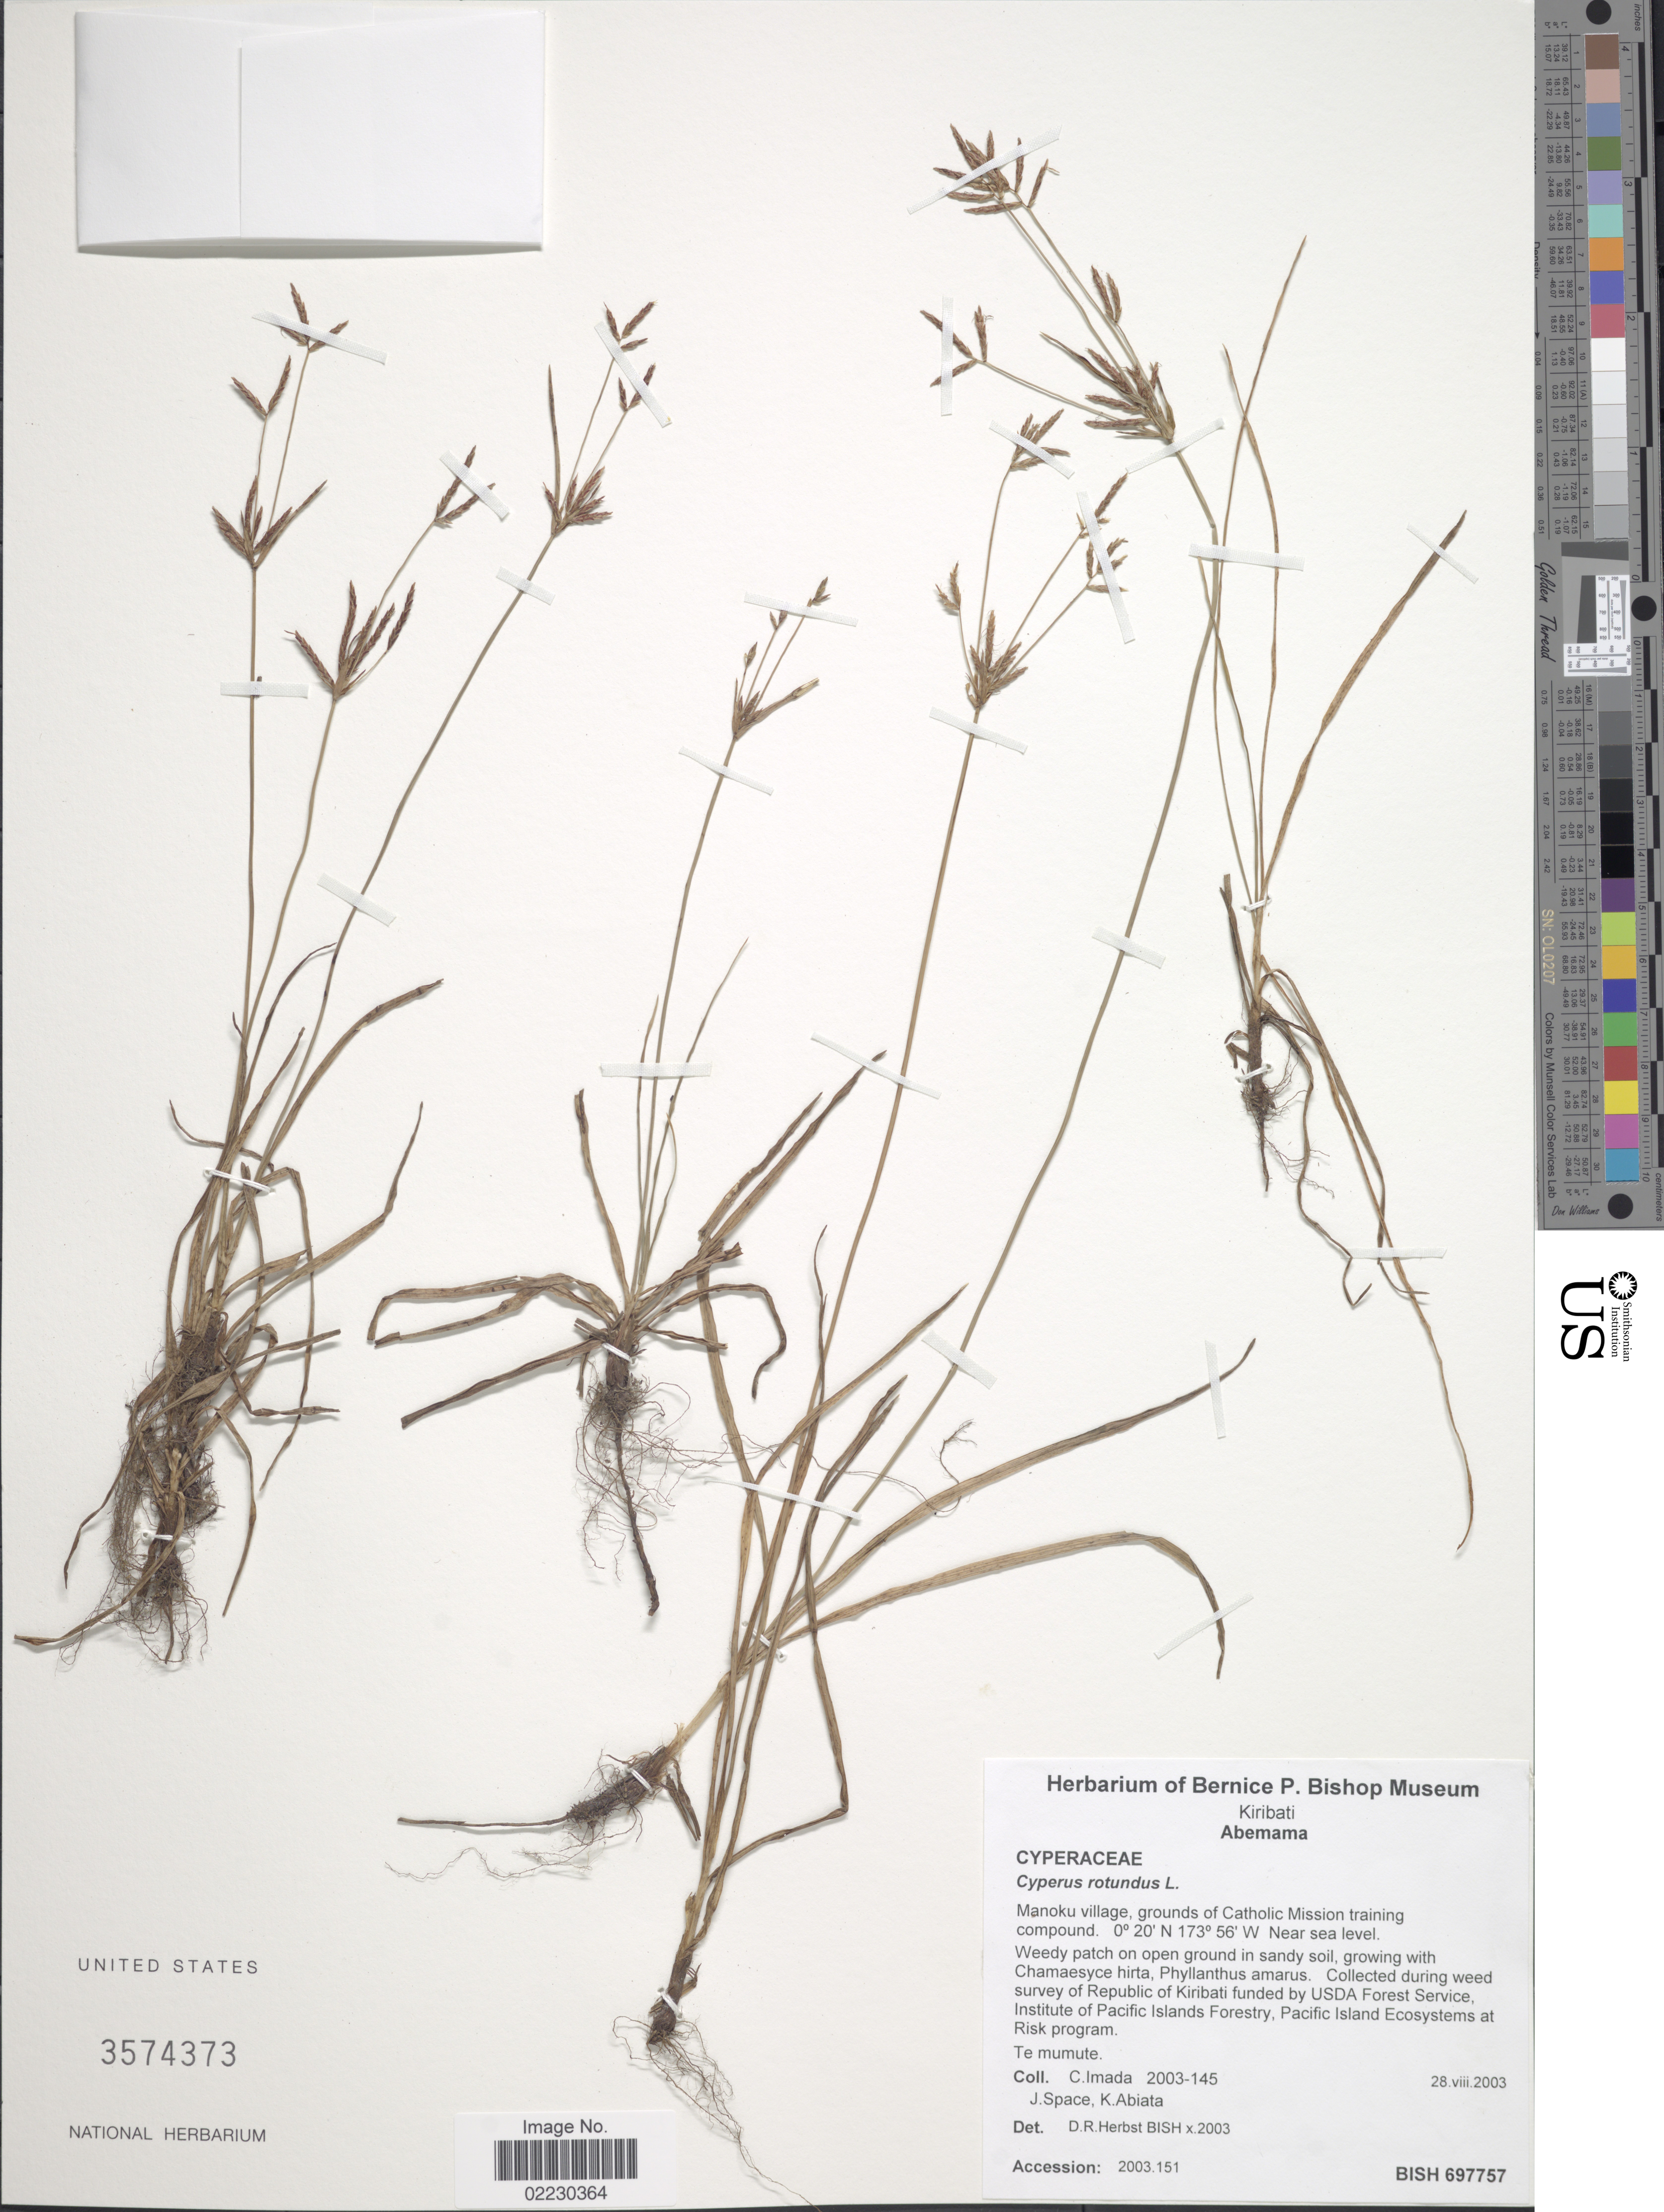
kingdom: Plantae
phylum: Tracheophyta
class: Liliopsida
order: Poales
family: Cyperaceae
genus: Cyperus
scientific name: Cyperus rotundus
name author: L.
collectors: C. Imada, J. Space & K. Abiata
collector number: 2003-145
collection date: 2003-08-28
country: Kiribati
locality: Manolu village, grounds of Catholic Mission training compound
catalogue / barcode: US 3574373